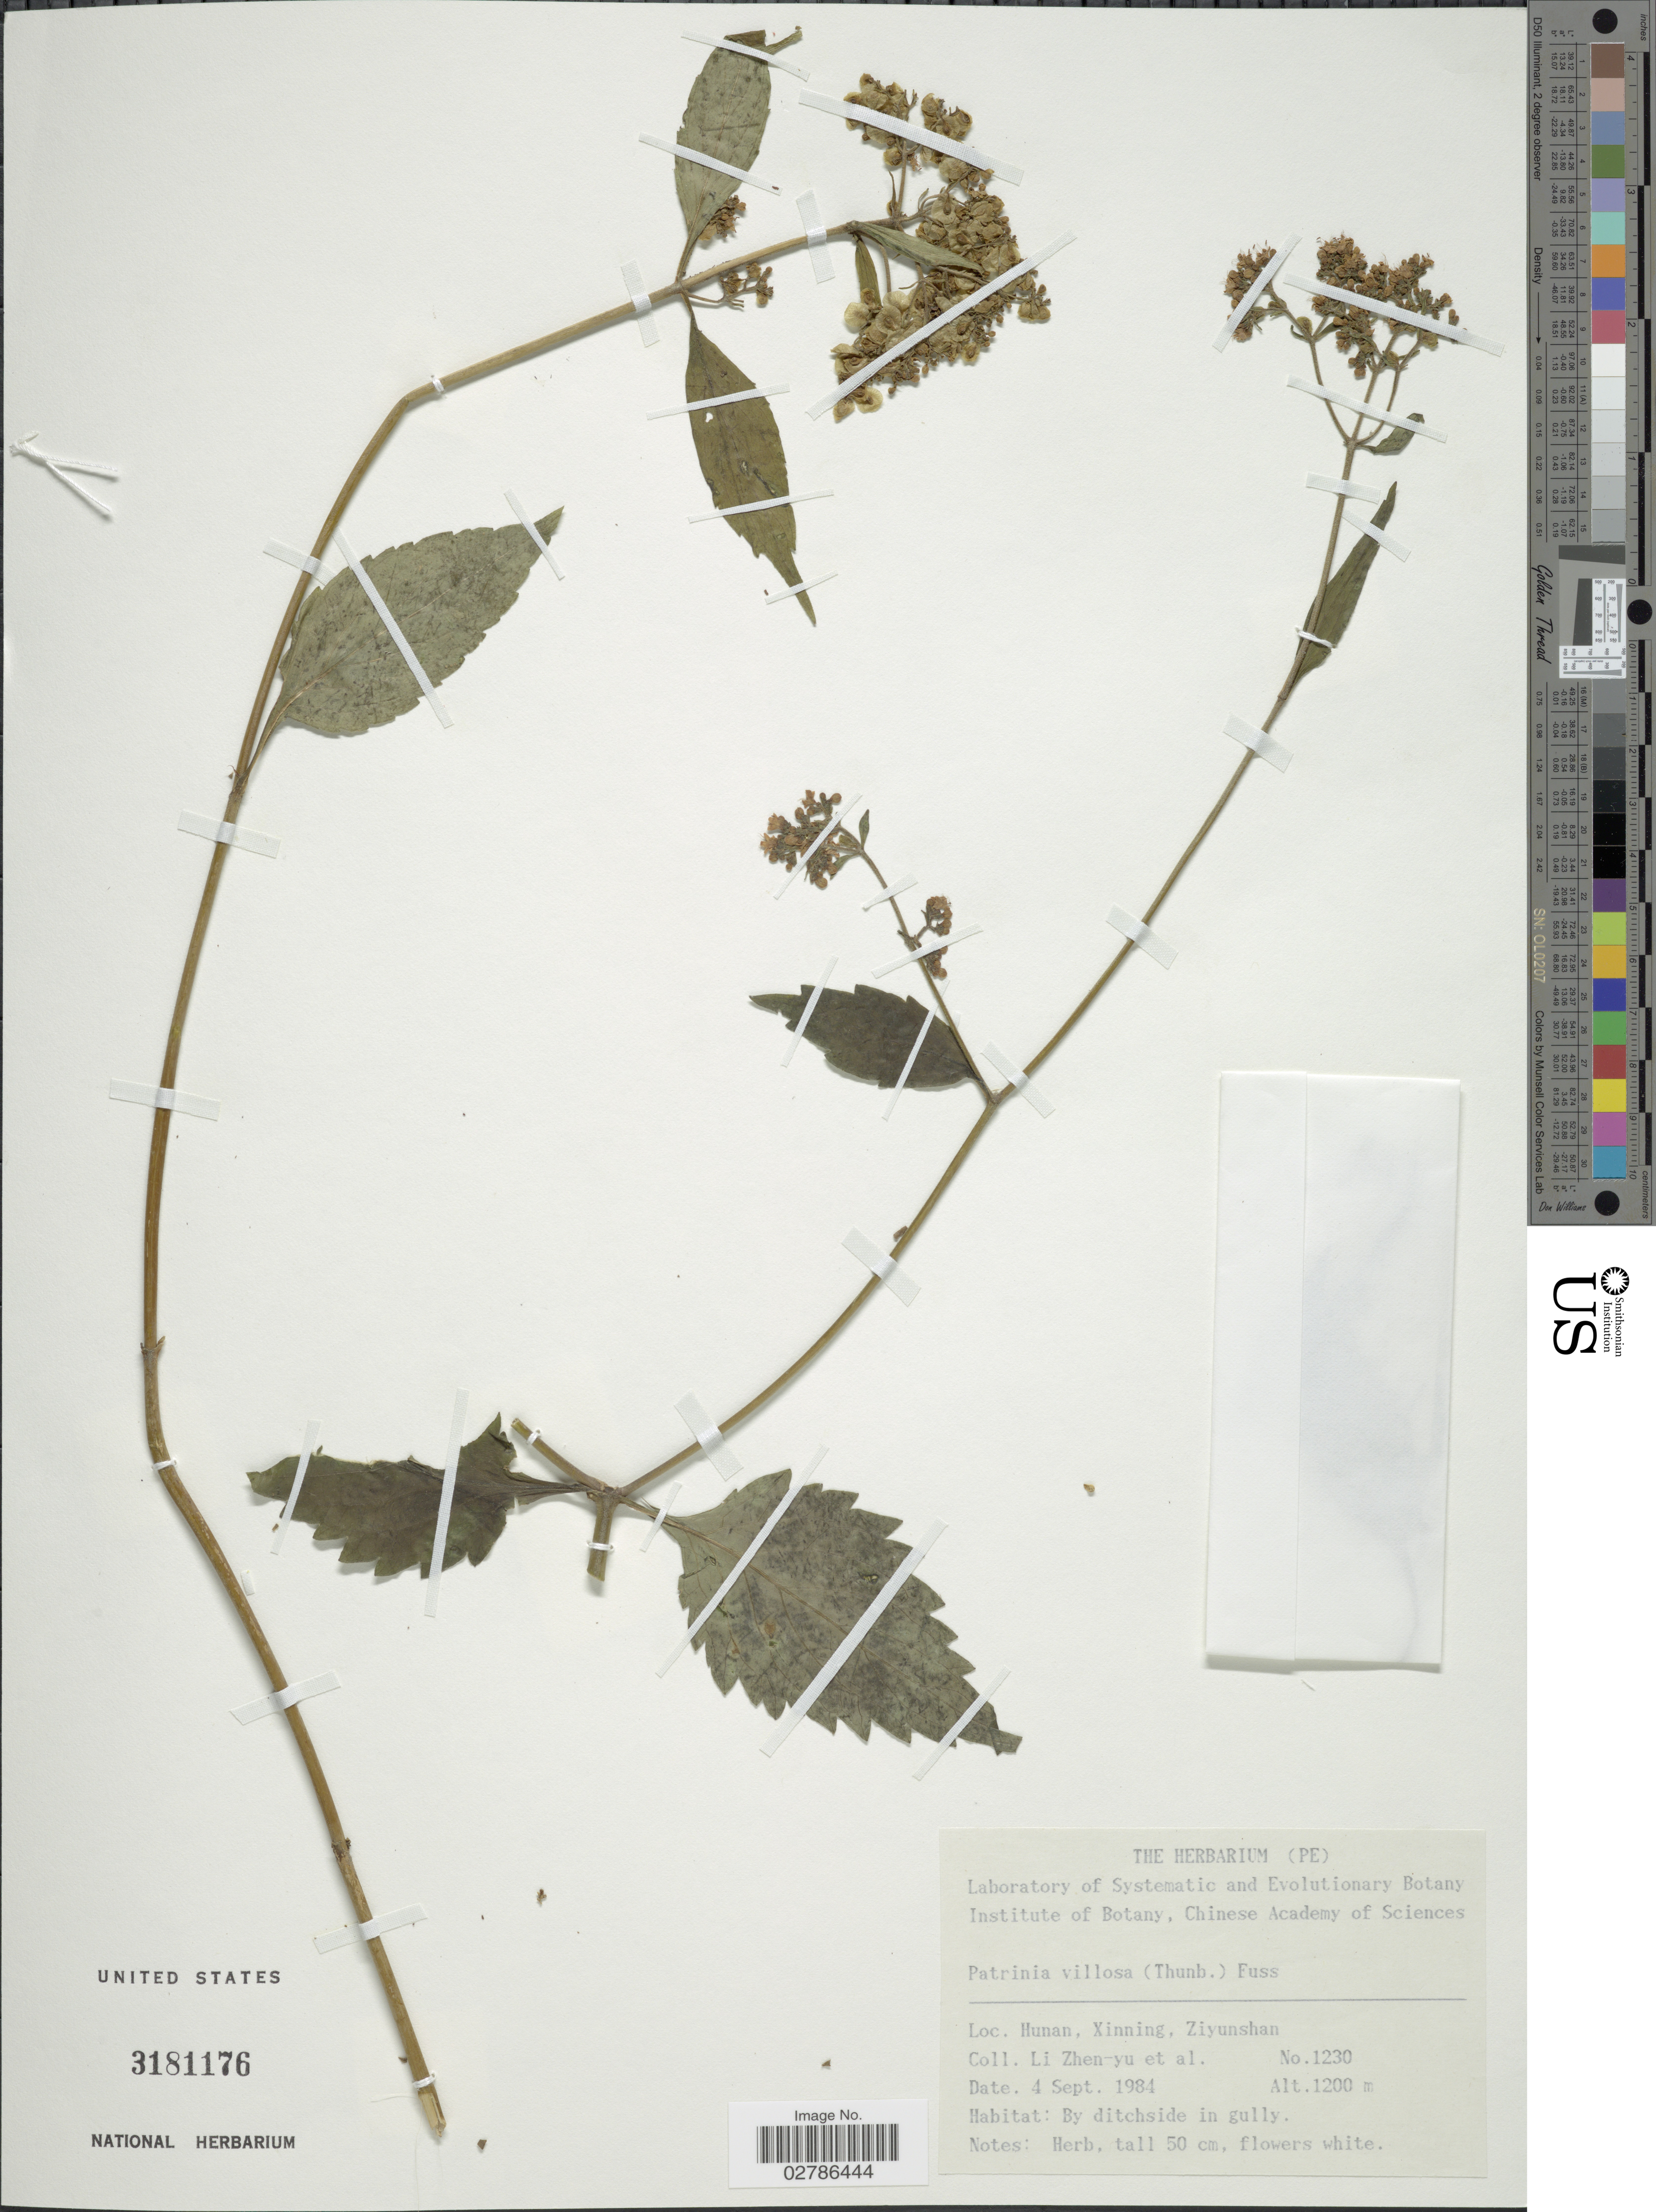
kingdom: Plantae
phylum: Tracheophyta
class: Magnoliopsida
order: Dipsacales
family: Caprifoliaceae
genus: Patrinia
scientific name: Patrinia villosa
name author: (Thunb.) Dufr.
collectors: Z. Y. Li & et al.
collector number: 1230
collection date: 1984-09-04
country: China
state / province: Hunan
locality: Xinning, Ziyunshan.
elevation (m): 1200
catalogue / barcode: US 3181176